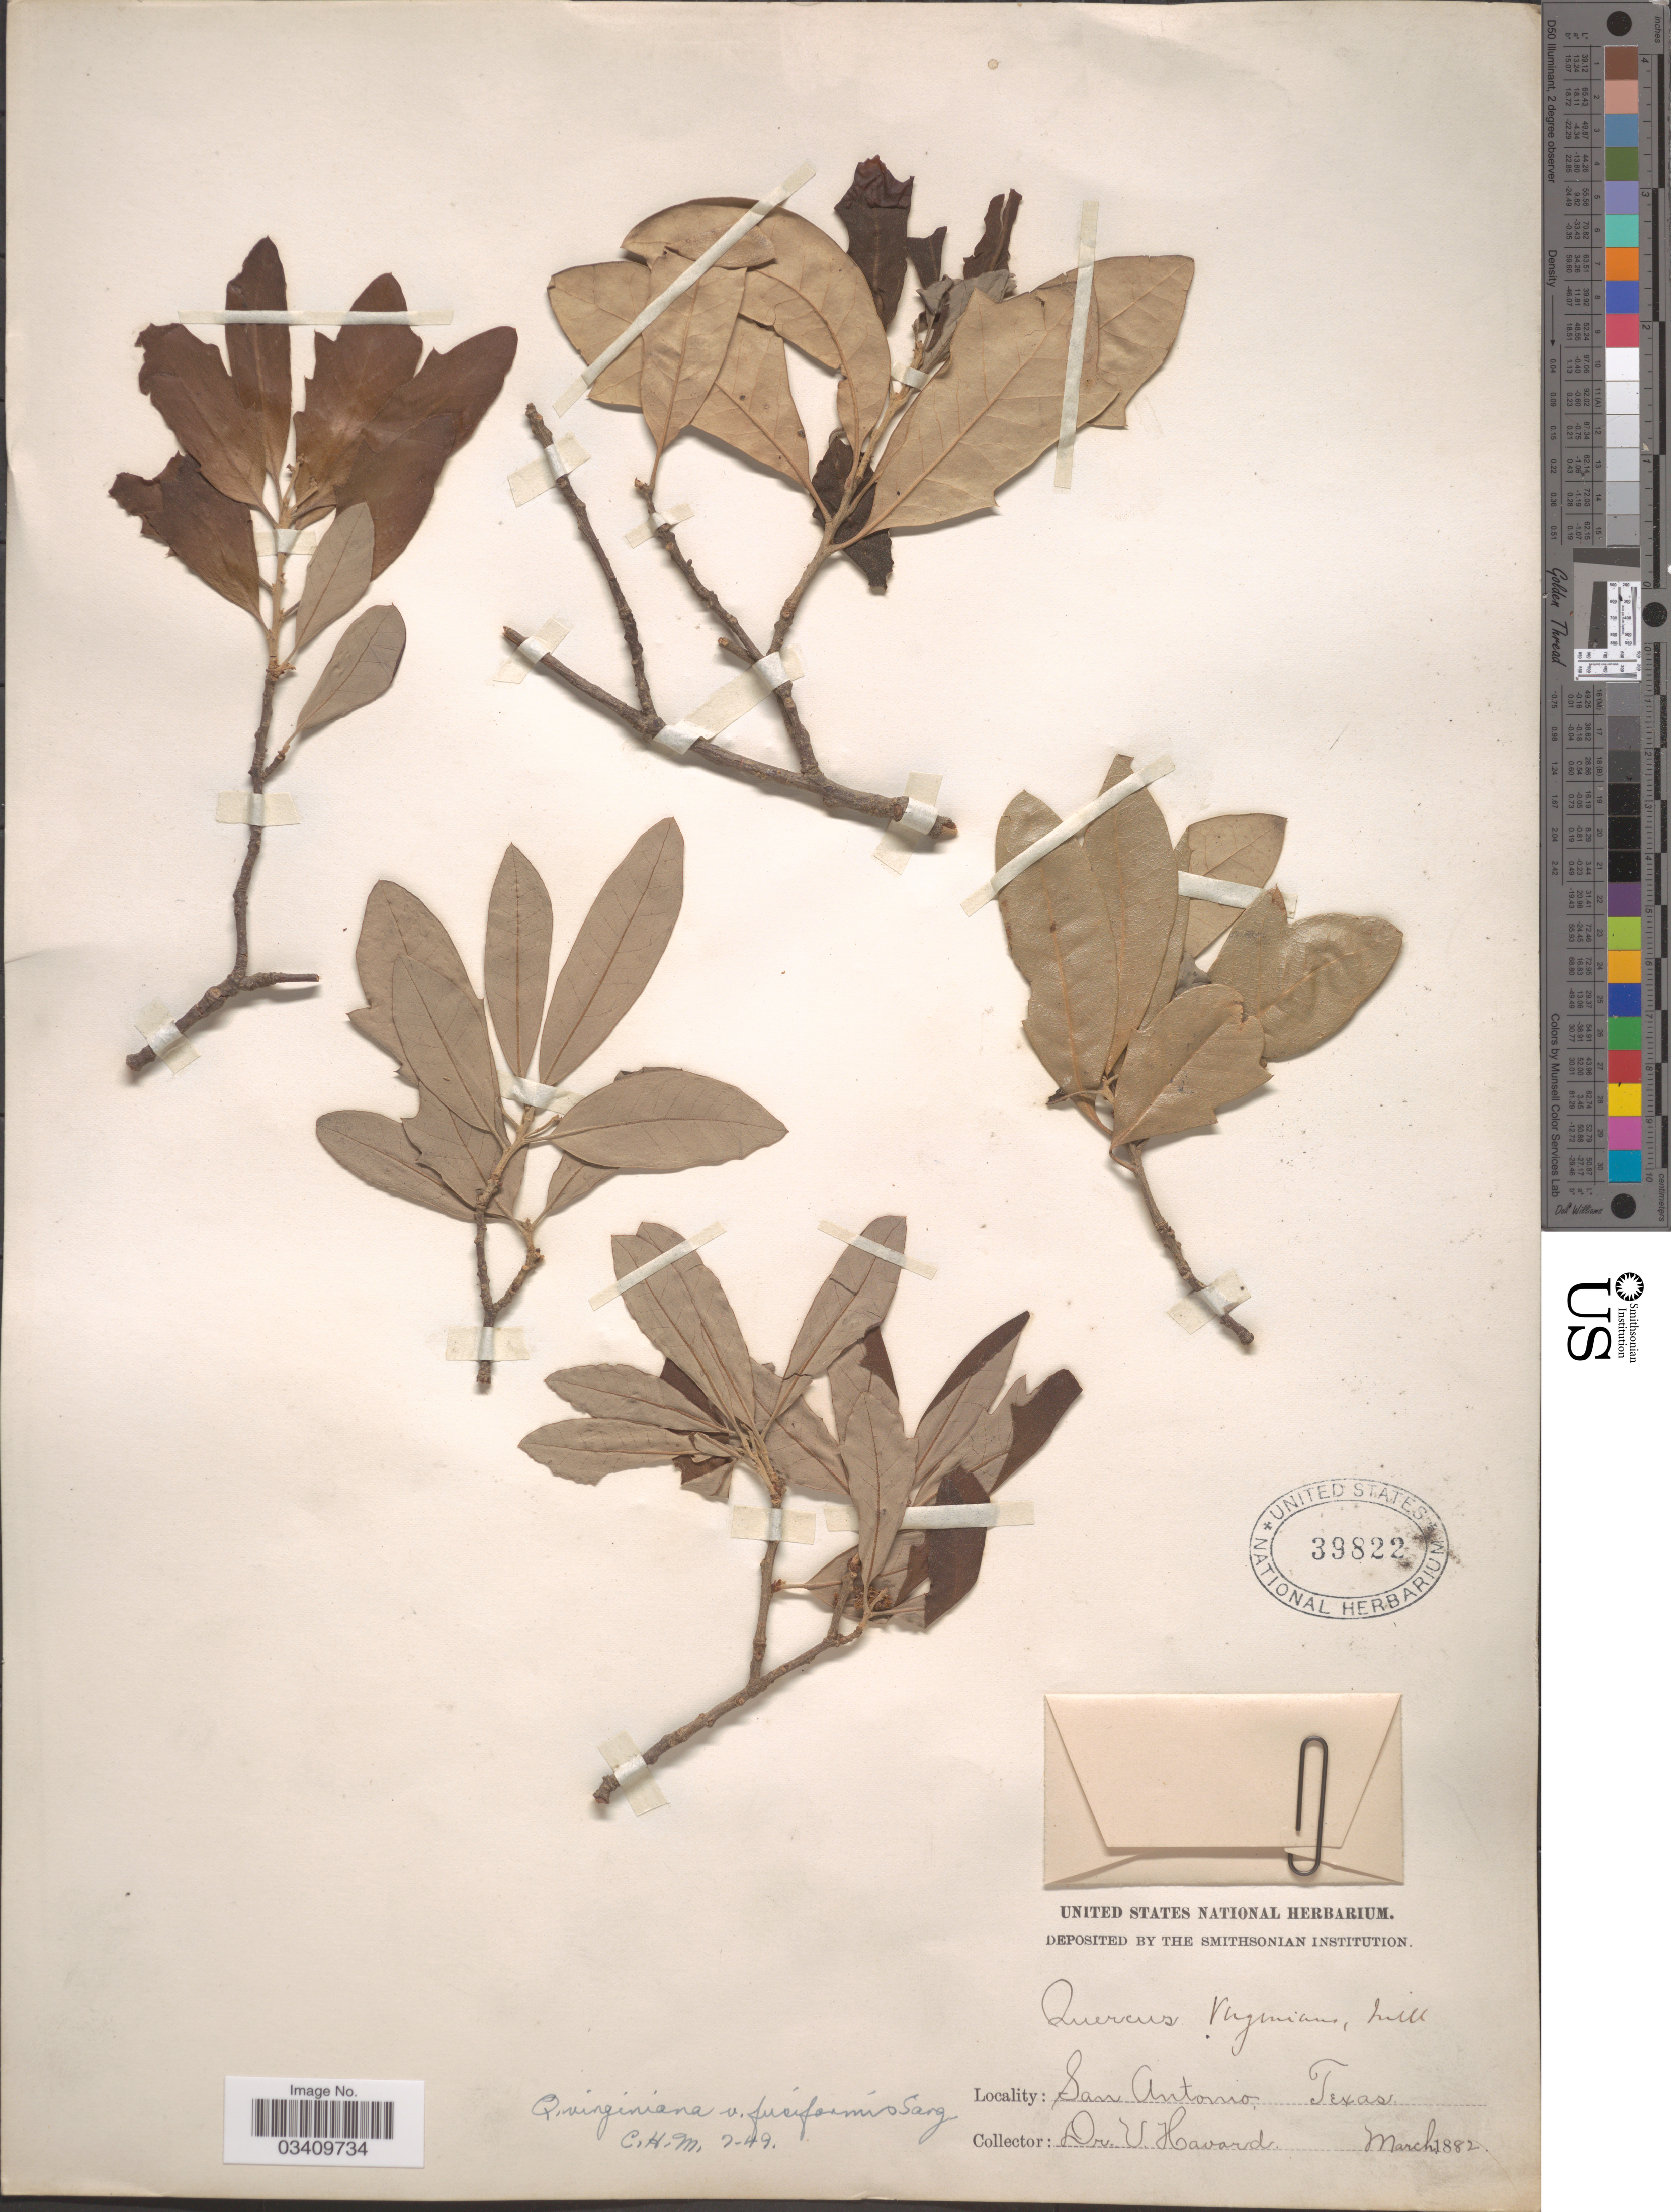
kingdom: Plantae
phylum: Tracheophyta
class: Magnoliopsida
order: Fagales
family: Fagaceae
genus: Quercus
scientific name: Quercus virginiana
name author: Mill.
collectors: V. Havard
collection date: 1882-03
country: United States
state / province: Texas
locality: San Antonio.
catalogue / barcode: US 39822